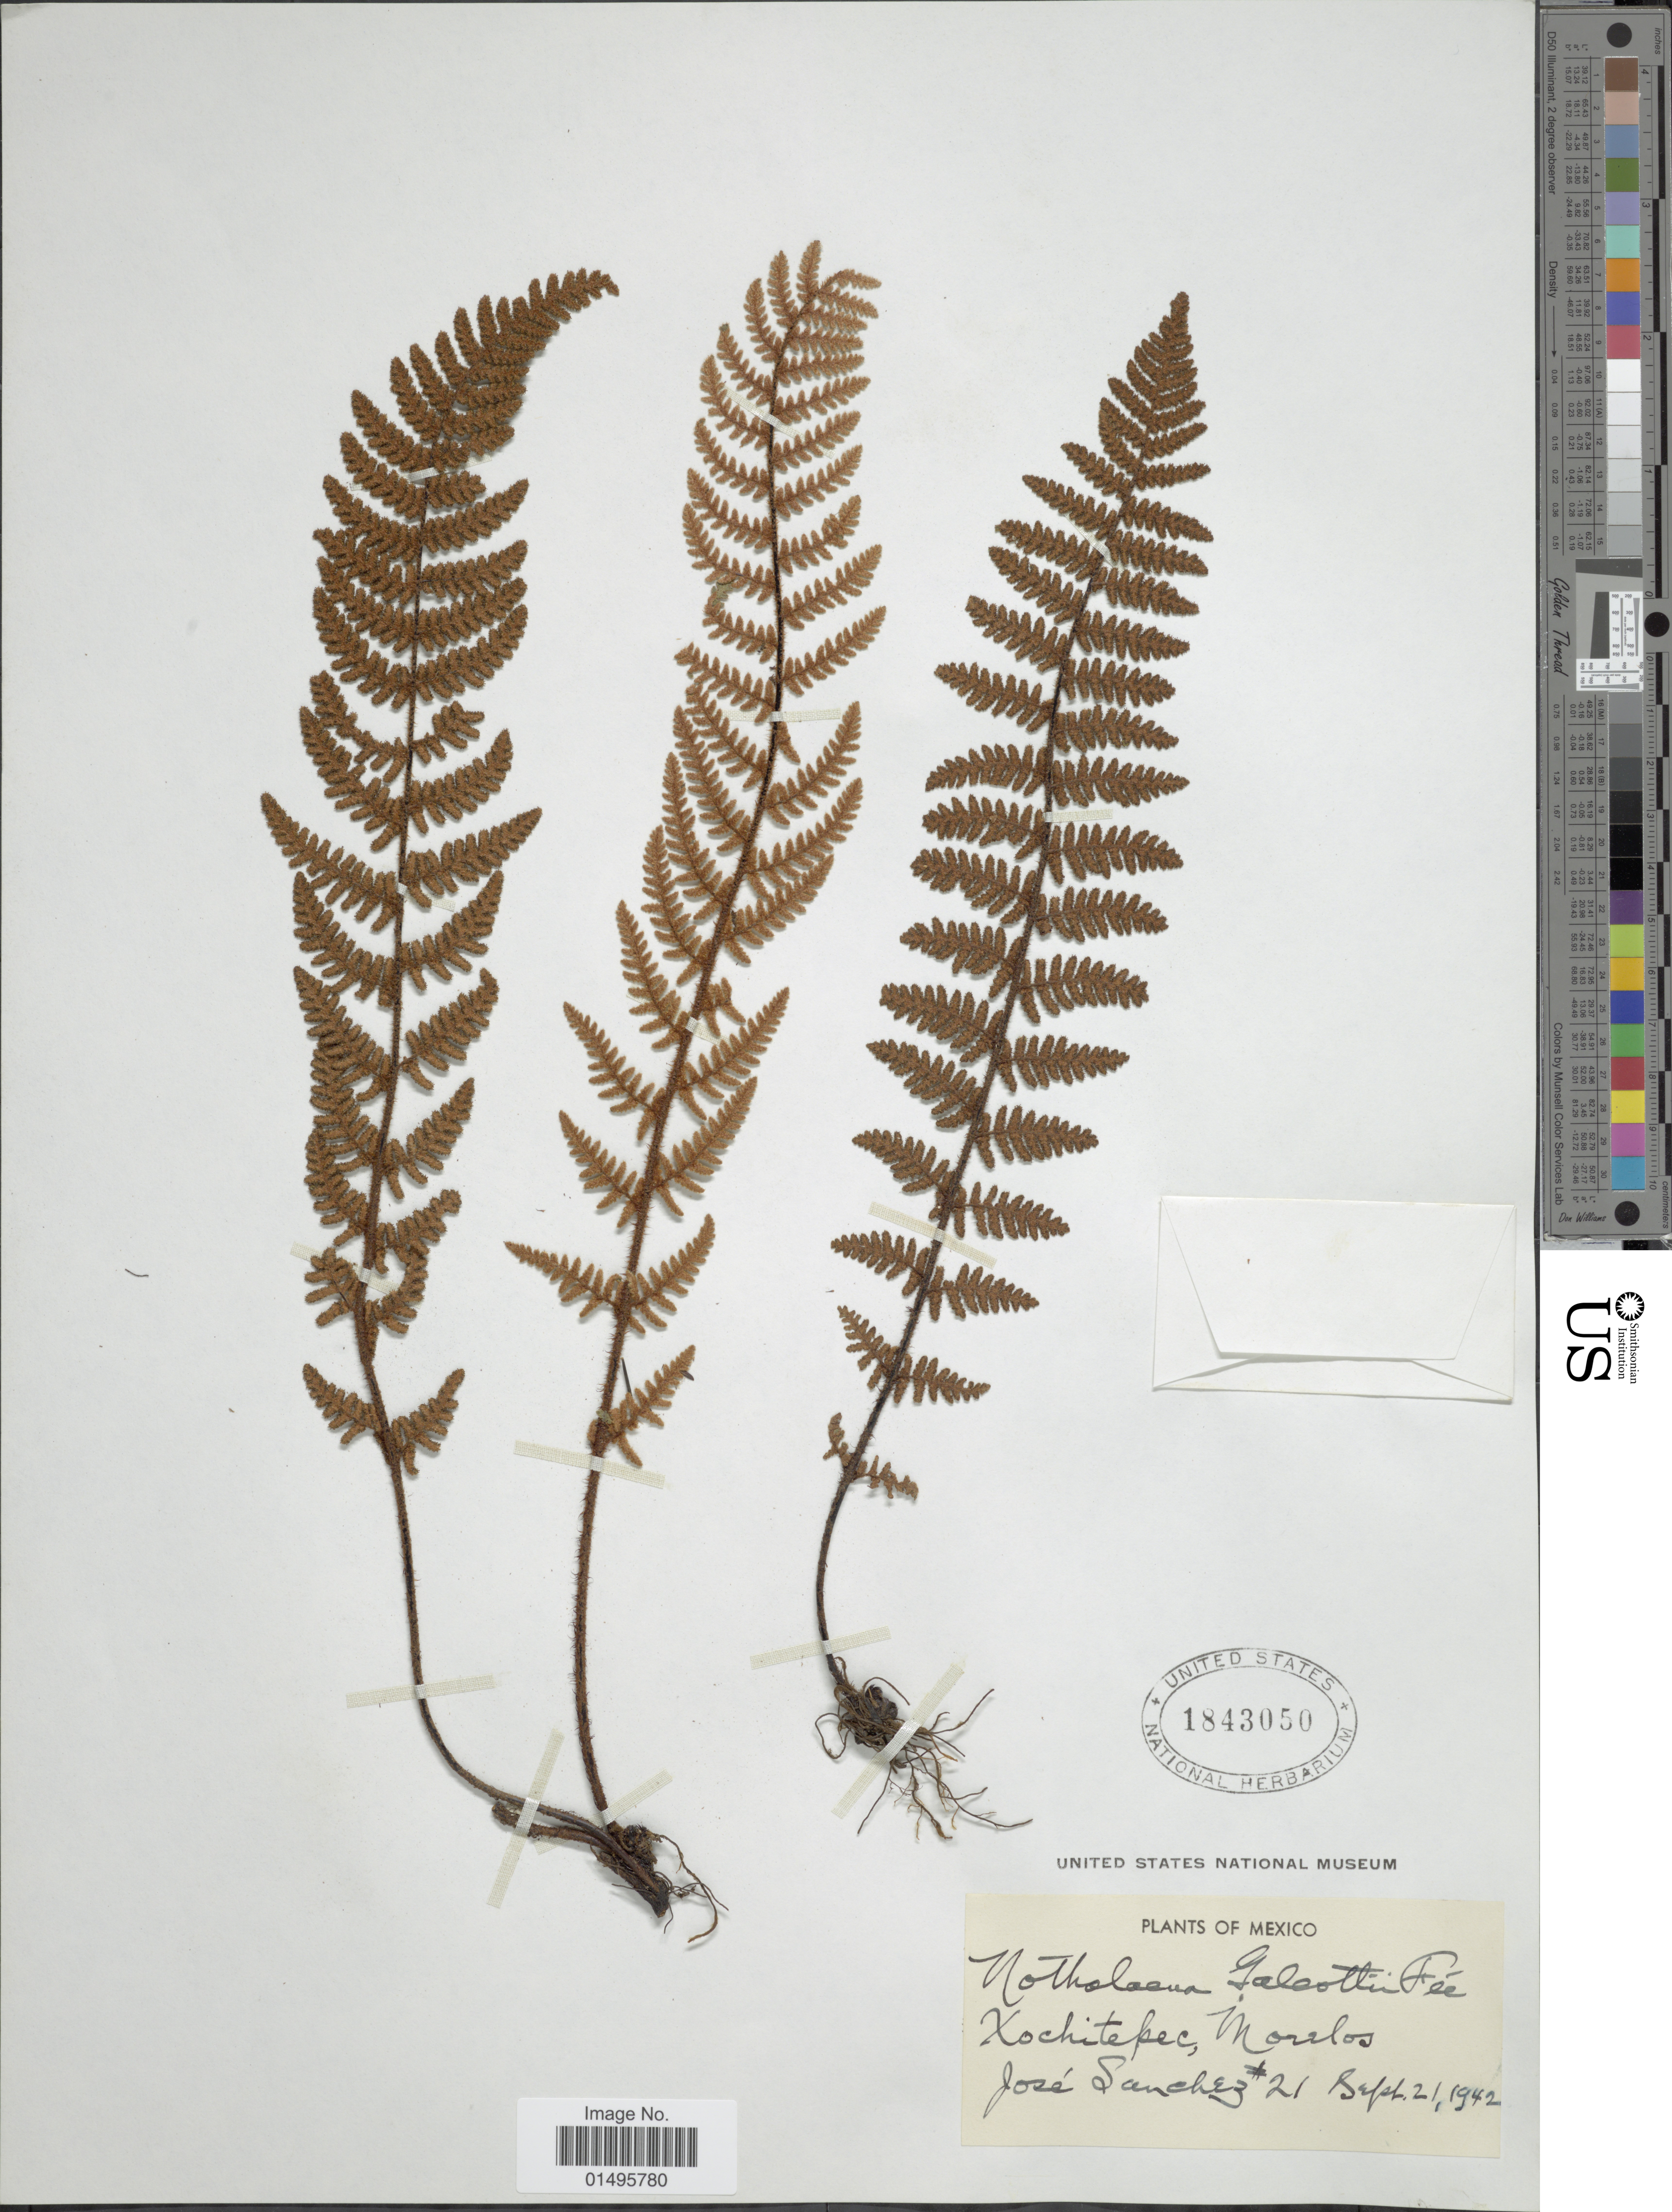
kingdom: Plantae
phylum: Tracheophyta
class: Polypodiopsida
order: Polypodiales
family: Pteridaceae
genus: Notholaena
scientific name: Notholaena galeottii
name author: Fée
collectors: J. Sanchez S.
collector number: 21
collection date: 1942-09-21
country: Mexico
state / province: Morelos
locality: Xochitepec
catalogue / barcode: US 1843050